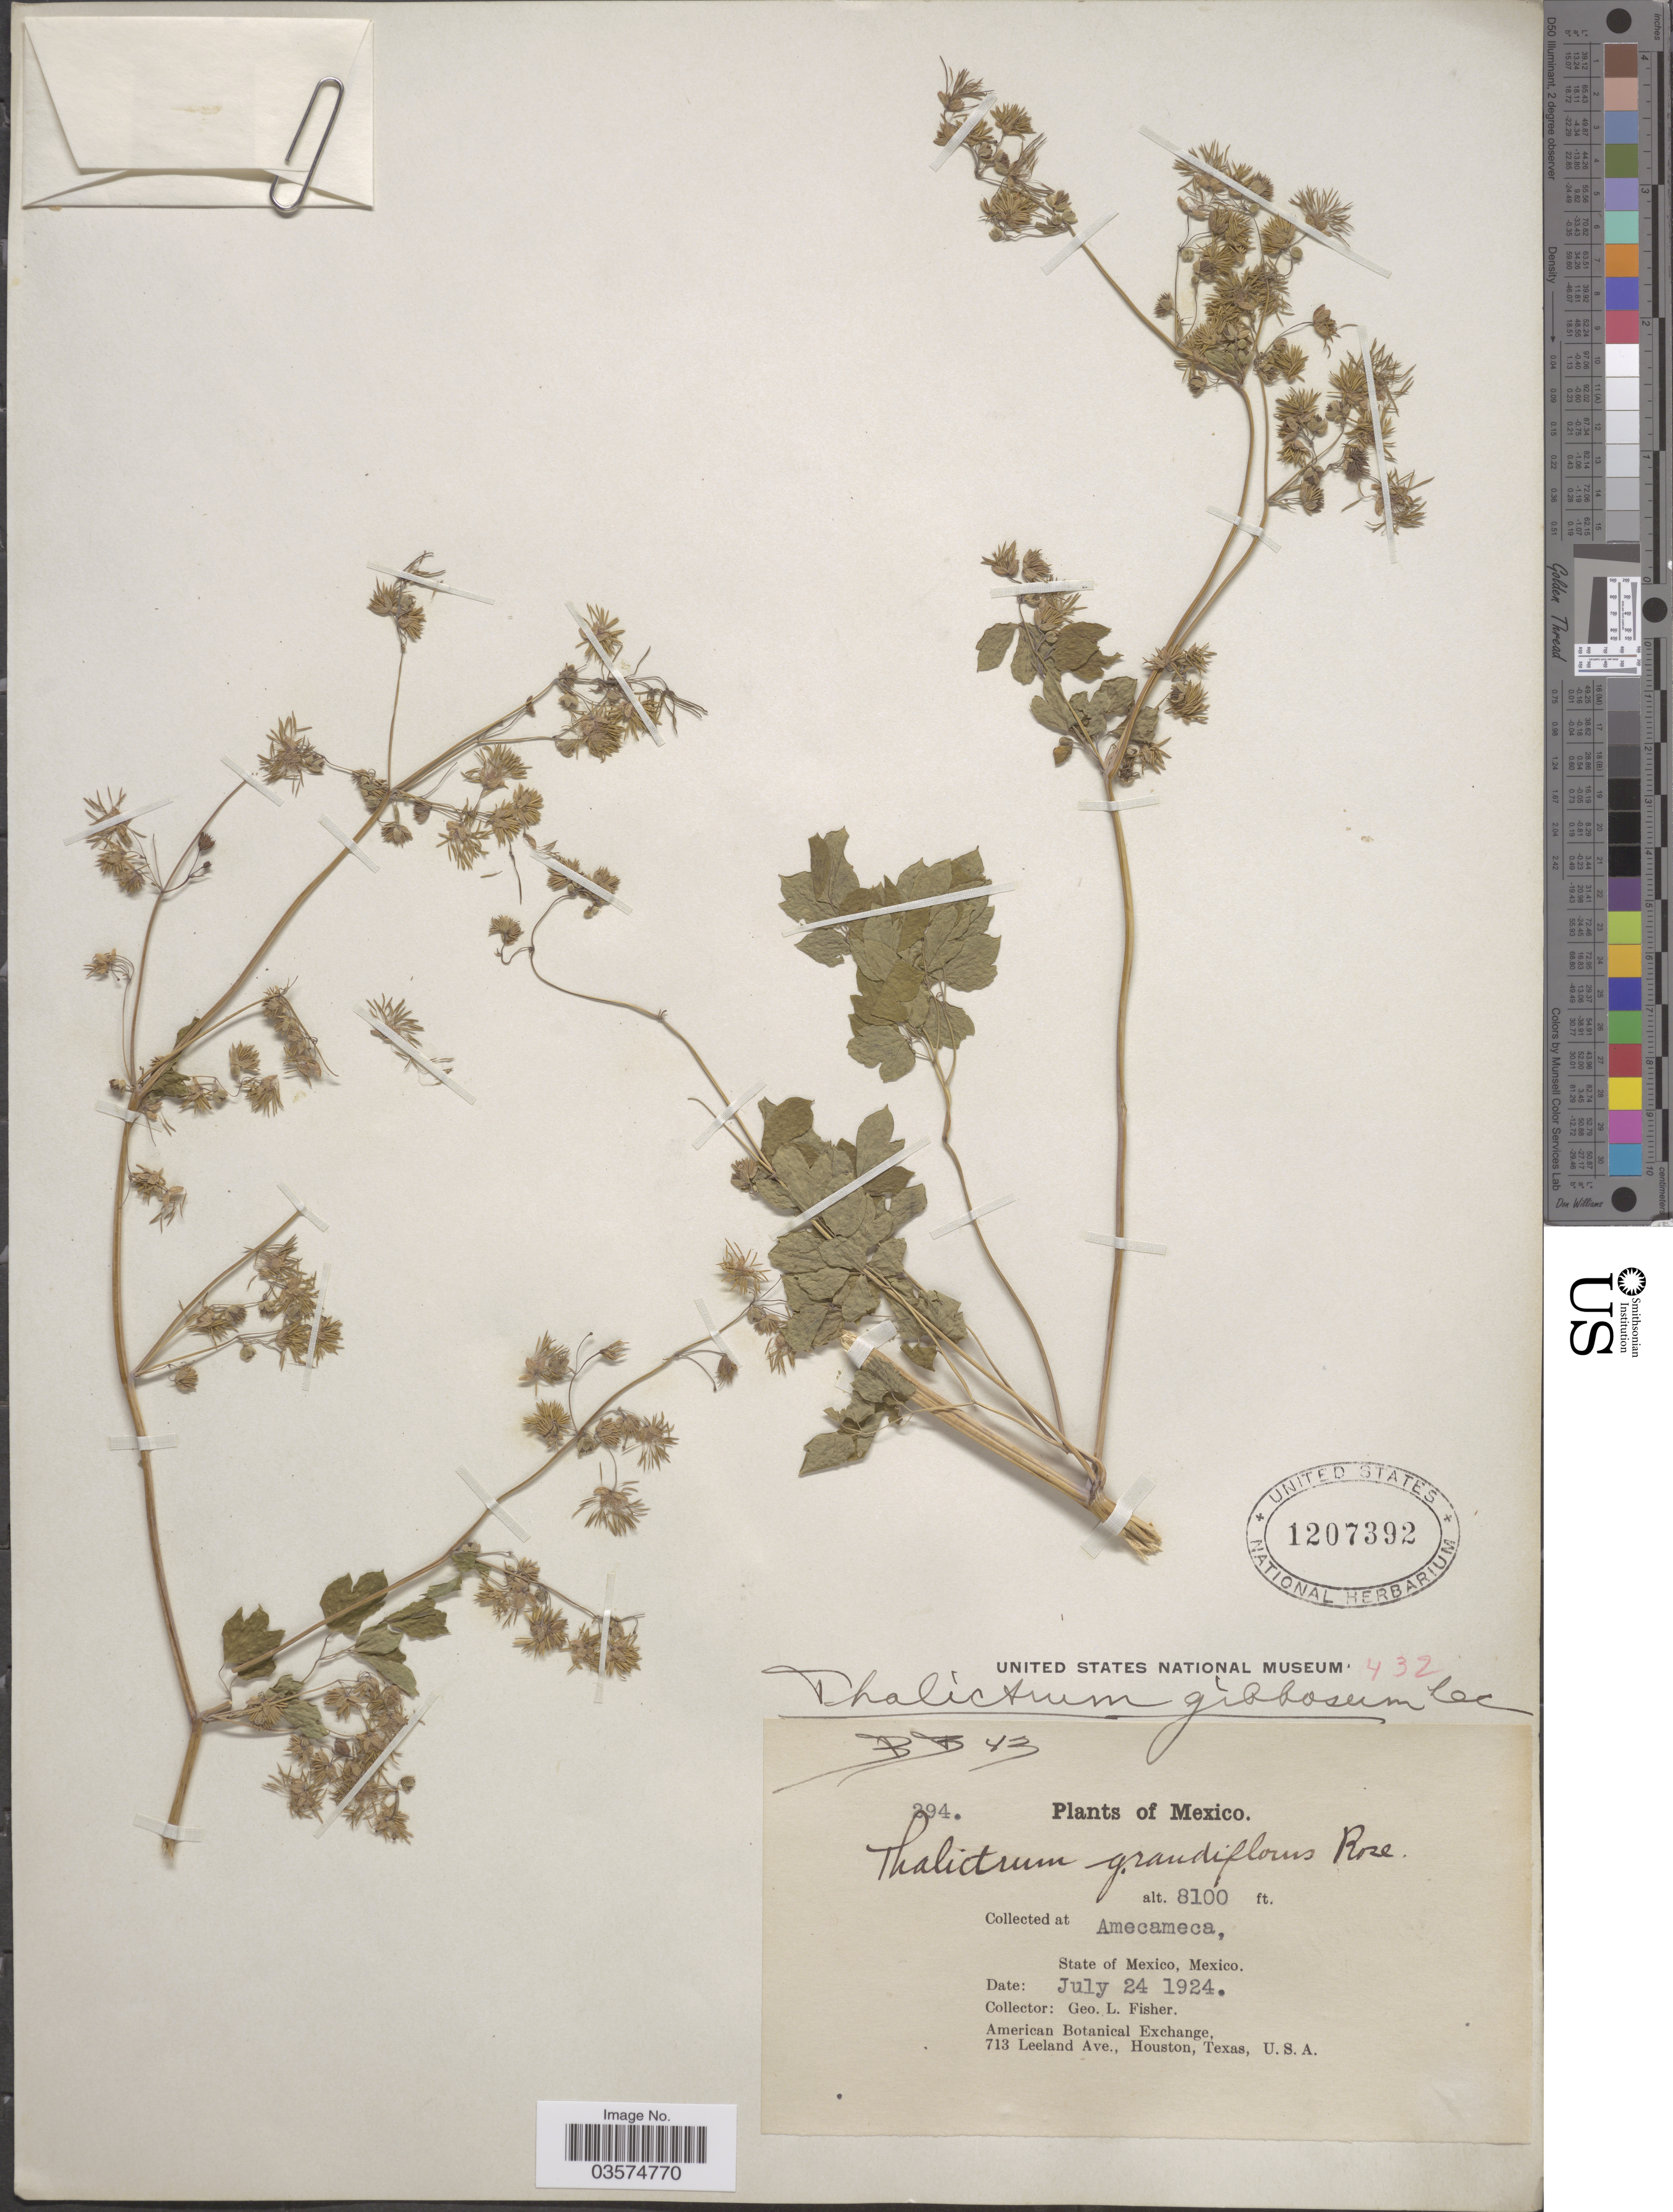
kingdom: Plantae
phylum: Tracheophyta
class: Magnoliopsida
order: Ranunculales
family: Ranunculaceae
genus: Thalictrum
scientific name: Thalictrum gibbosum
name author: Lec.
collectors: G. L. Fisher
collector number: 294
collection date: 1924-07-24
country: Mexico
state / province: México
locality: Amecameca.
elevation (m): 2469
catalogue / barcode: US 1207392